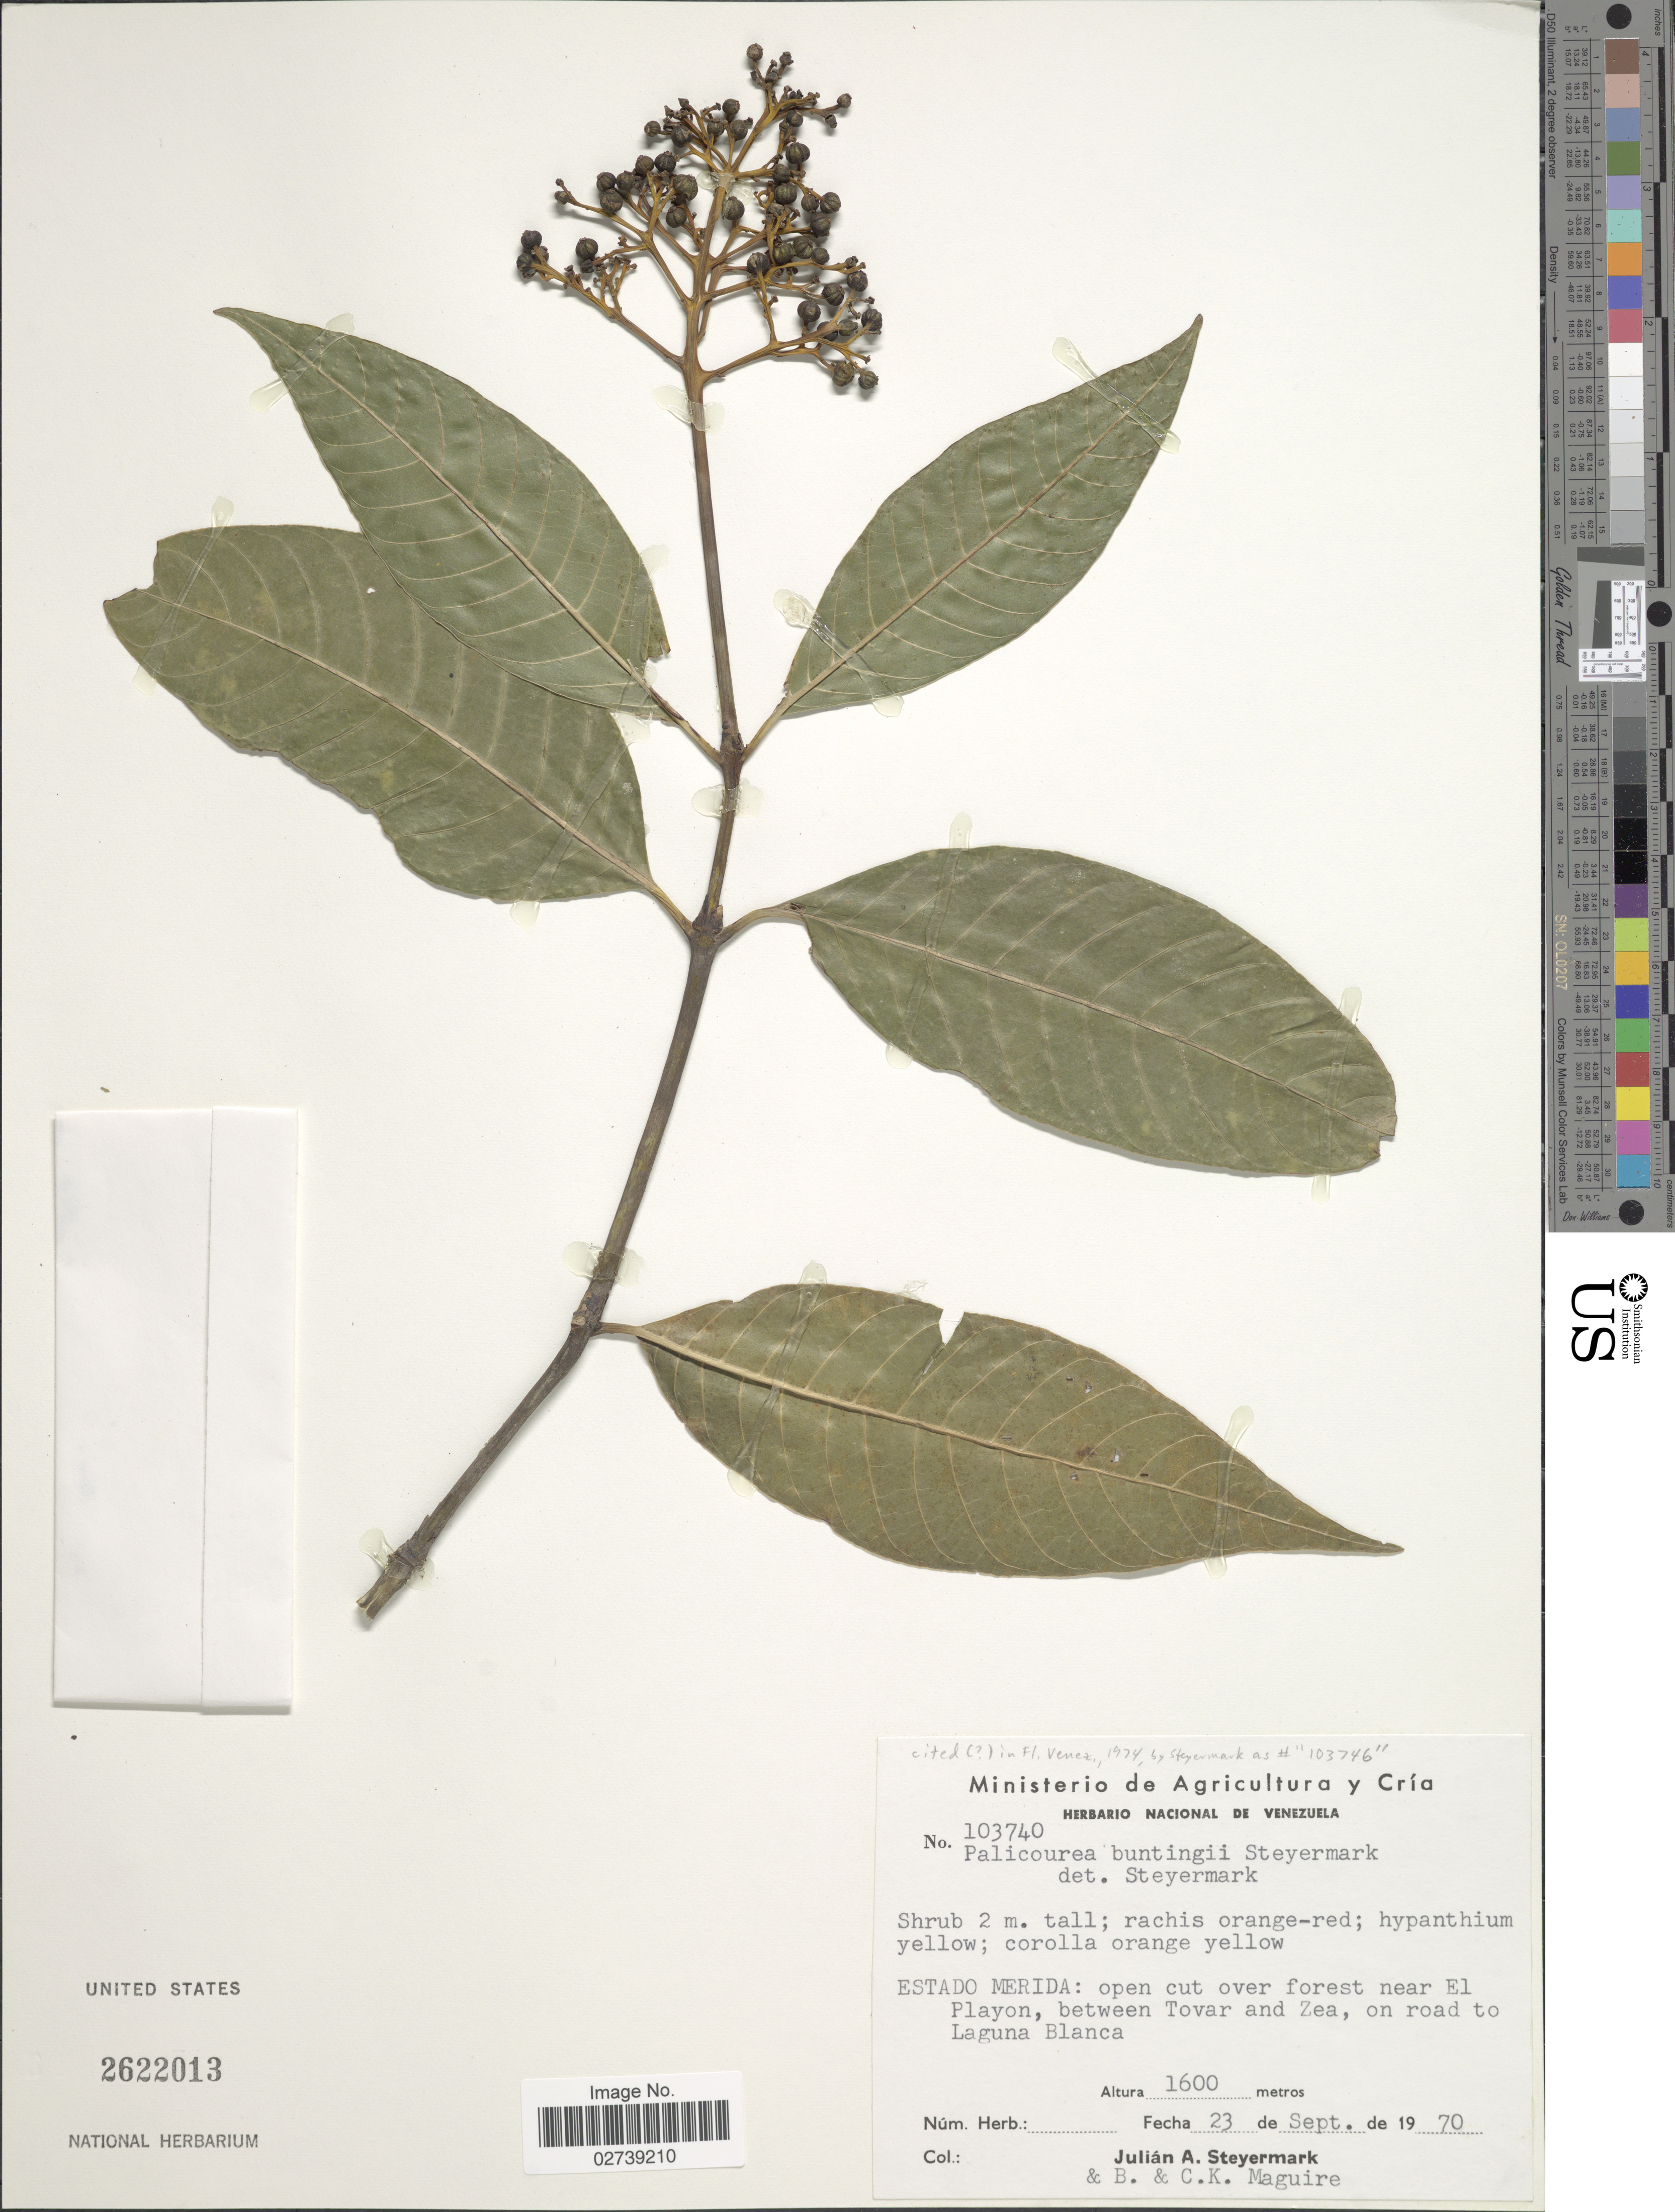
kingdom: Plantae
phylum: Tracheophyta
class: Magnoliopsida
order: Gentianales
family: Rubiaceae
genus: Palicourea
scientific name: Palicourea buntingii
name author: Steyerm.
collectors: J. Steyermark, B. Maguire & C. K. Maguire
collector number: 103740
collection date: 1970-09-23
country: Venezuela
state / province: Mérida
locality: Open cut over forest near El Playon, between Tovar and Zea, on road to Laguna Blanca.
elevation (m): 1600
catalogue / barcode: US 2622013